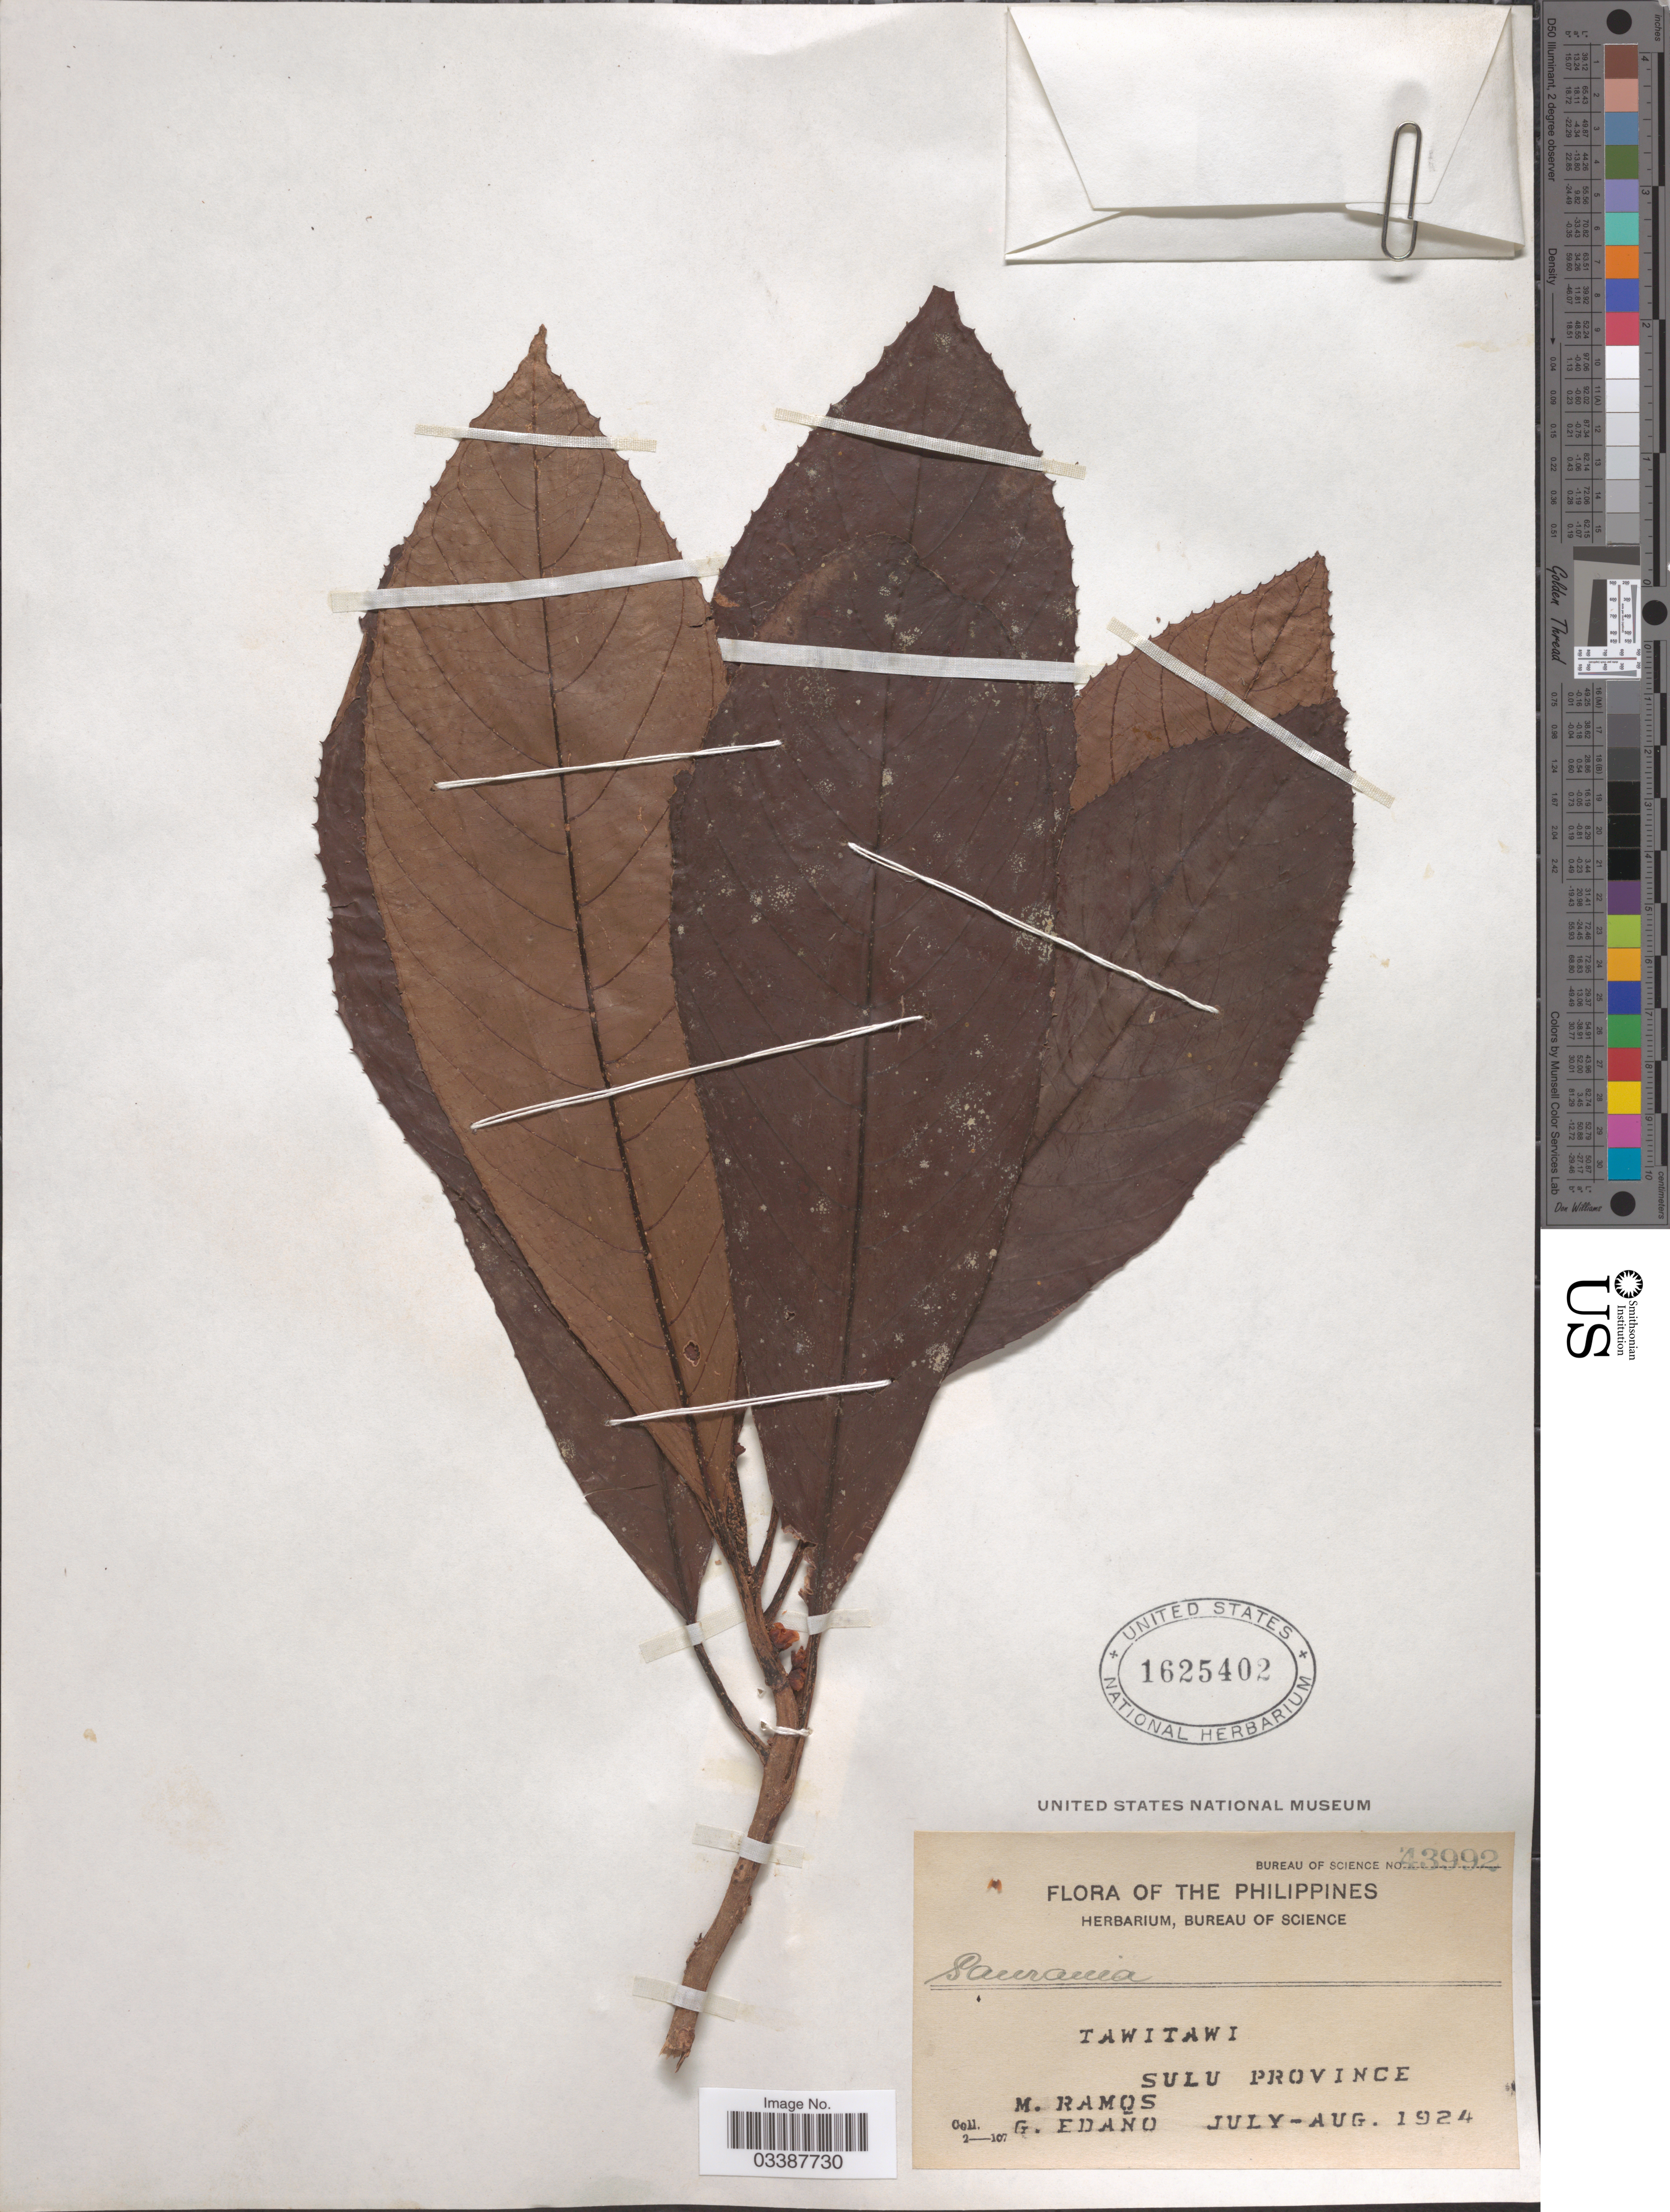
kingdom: Plantae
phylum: Tracheophyta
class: Magnoliopsida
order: Ericales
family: Actinidiaceae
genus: Saurauia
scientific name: Saurauia sp.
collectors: M. Ramos & G. Edaño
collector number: Bureau of Science 43992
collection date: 1924-07/1924-08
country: Philippines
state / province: Muslim Mindanao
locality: Tawitawi. Sulu Province.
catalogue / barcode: US 1625402